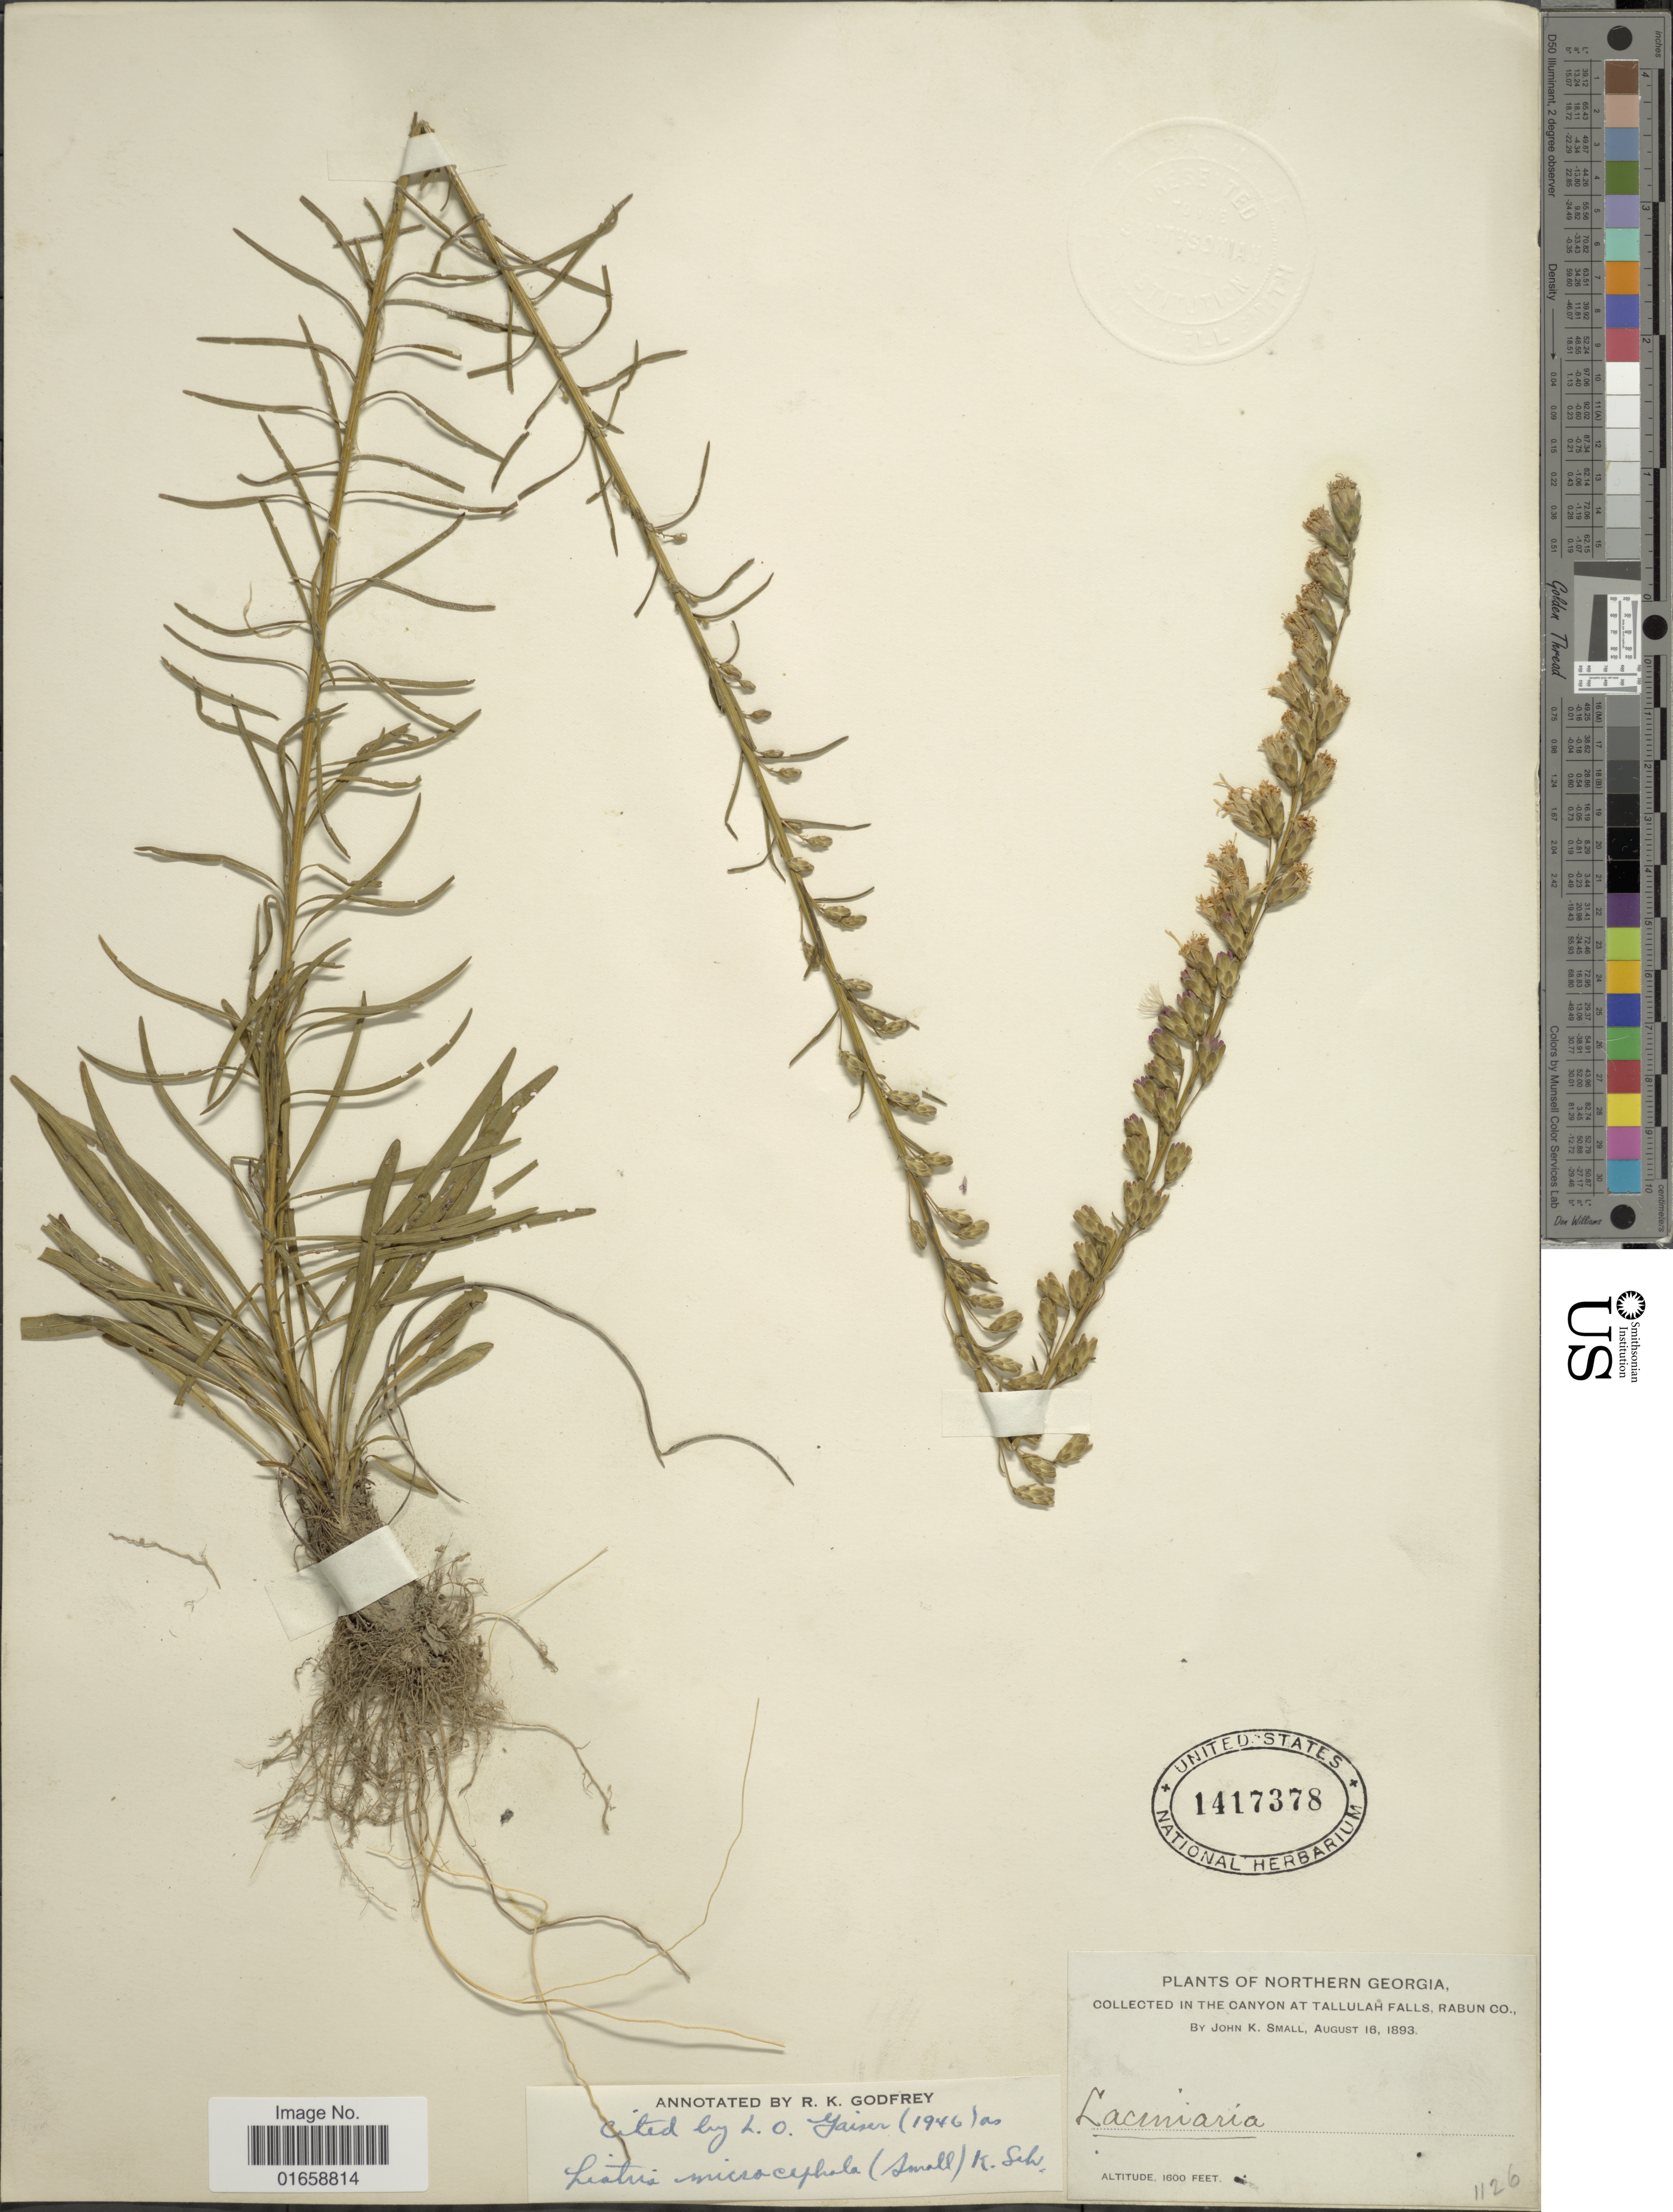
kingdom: Plantae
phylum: Tracheophyta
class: Magnoliopsida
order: Asterales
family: Asteraceae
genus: Liatris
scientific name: Liatris microcephala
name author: (Small) K. Schum.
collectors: J. K. Small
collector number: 1126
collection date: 1893-08-16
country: United States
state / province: Georgia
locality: In the Canyon at Tallulah Falls, Rabun Co.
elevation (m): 488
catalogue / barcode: US 1417378